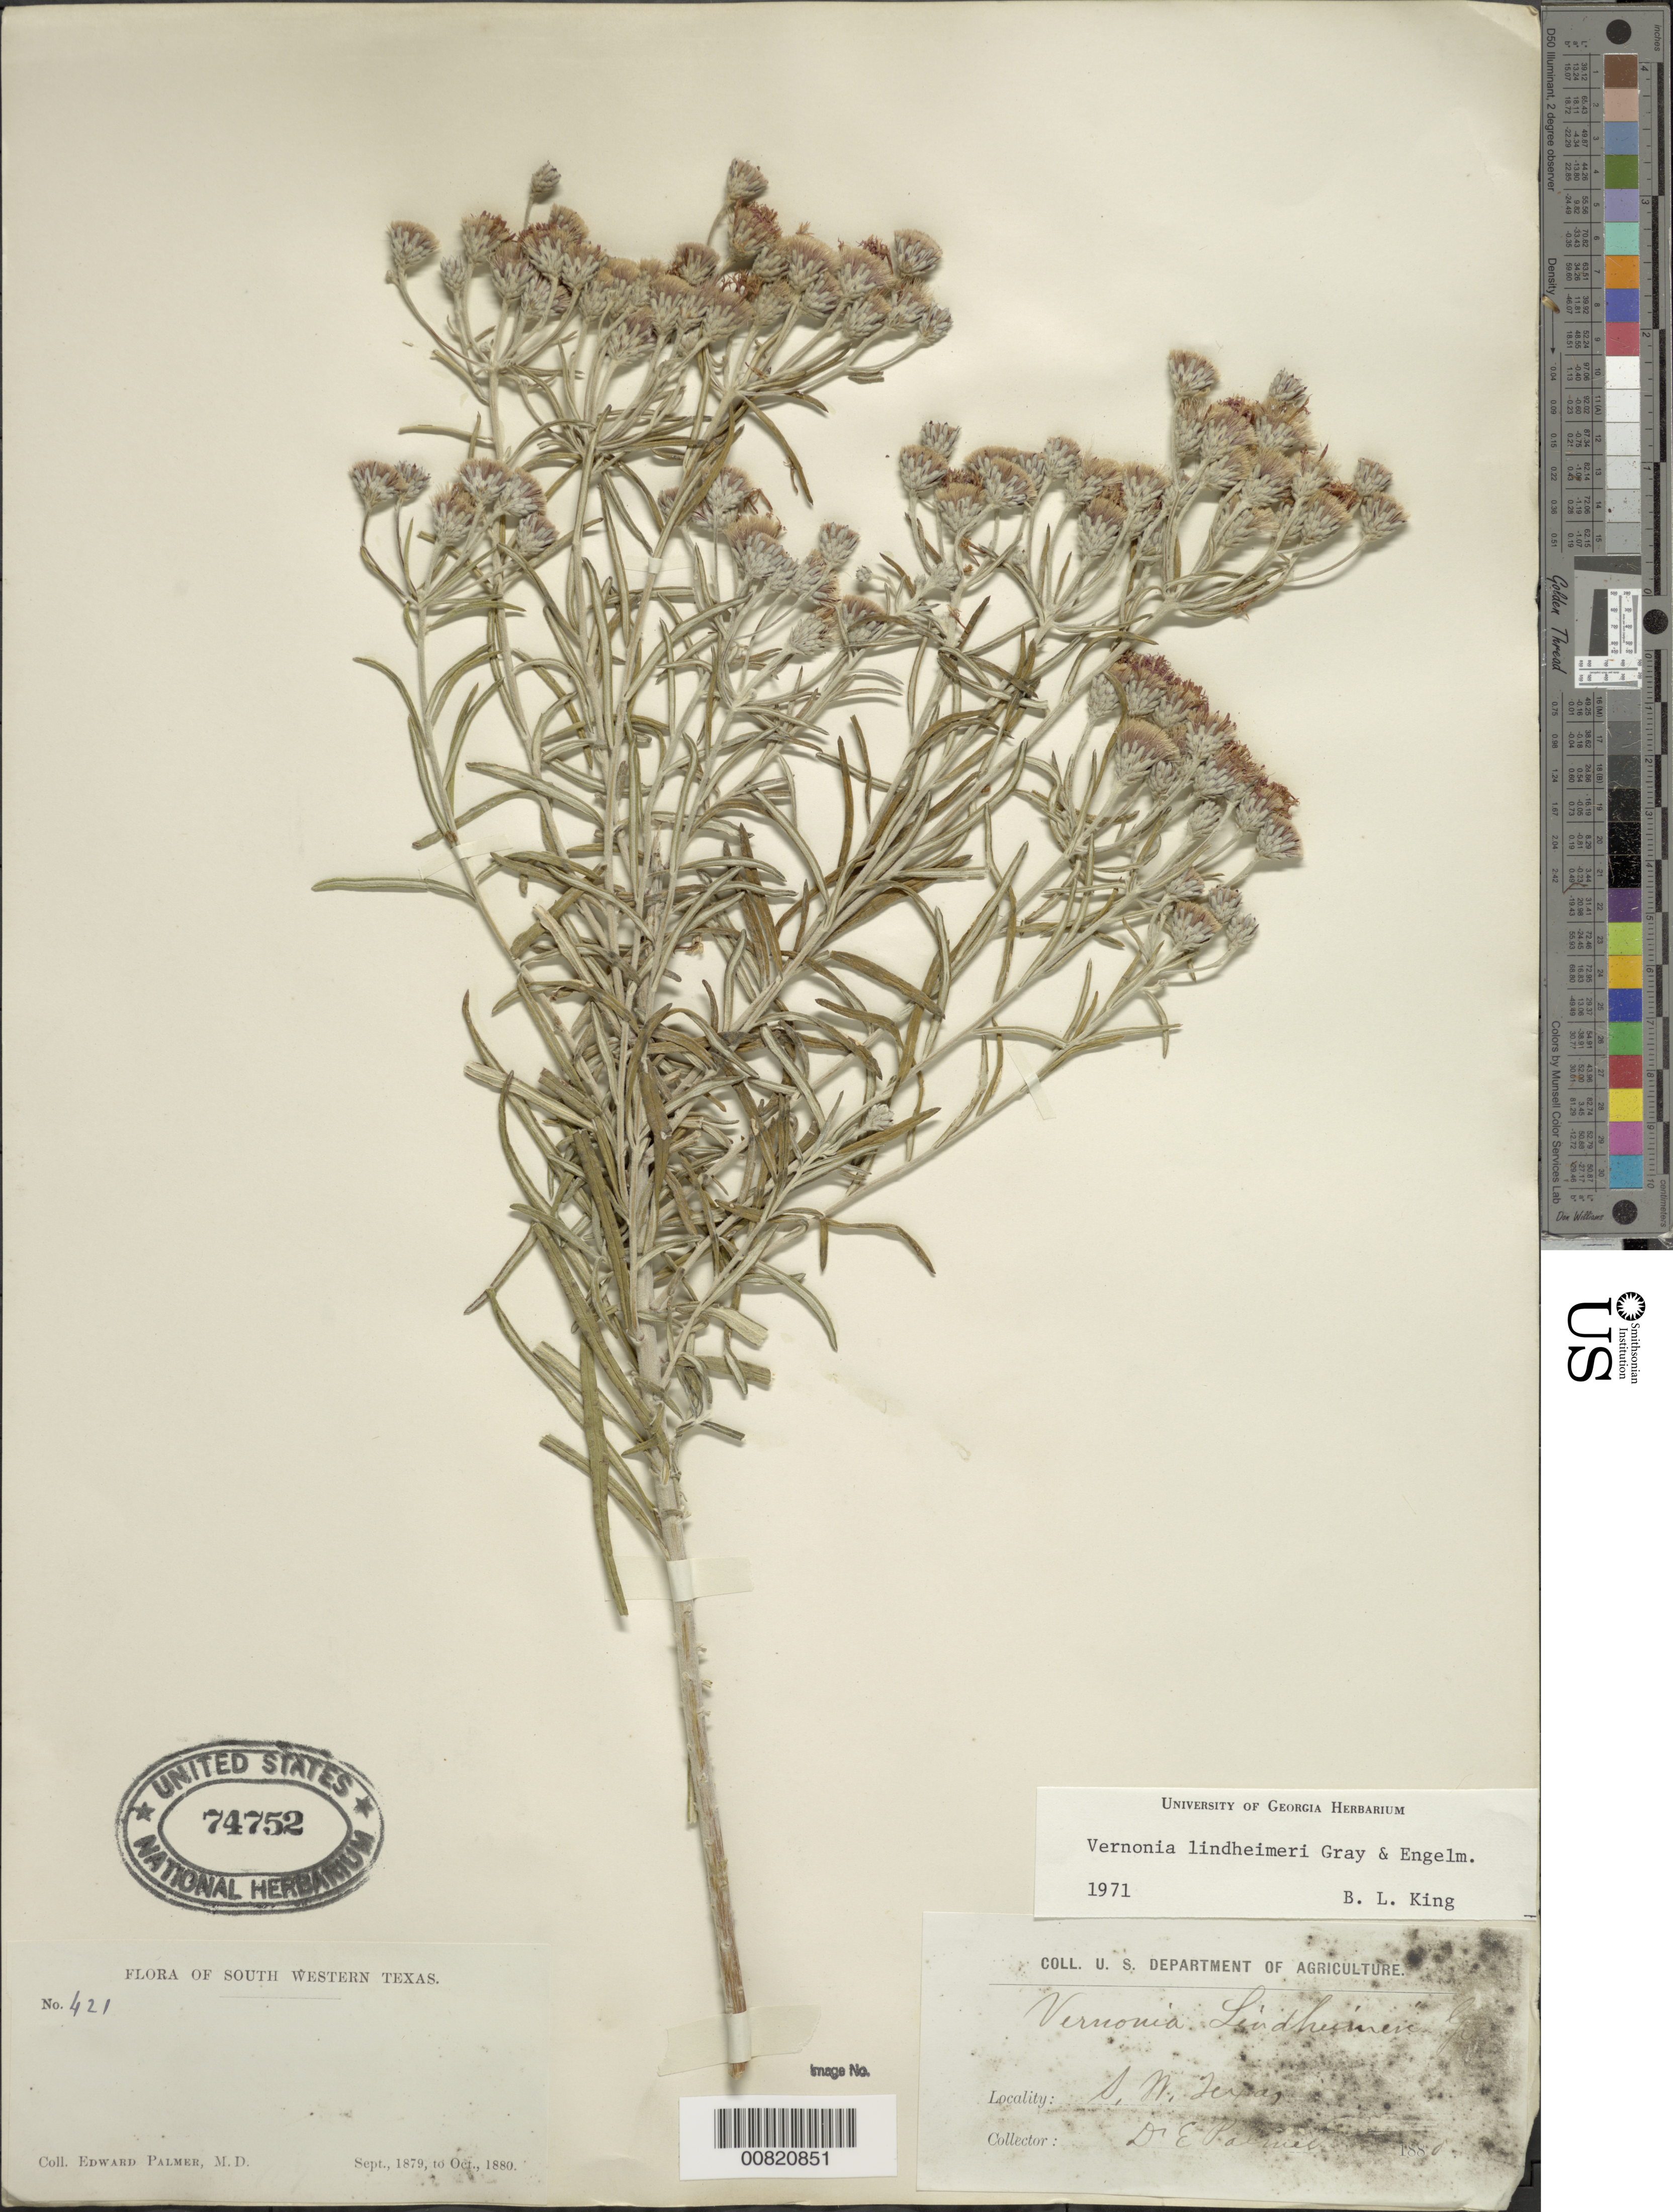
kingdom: Plantae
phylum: Tracheophyta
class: Magnoliopsida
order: Asterales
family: Asteraceae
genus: Vernonia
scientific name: Vernonia lindheimeri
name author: A. Gray & Engelm. in A. Gray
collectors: E. Palmer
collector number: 421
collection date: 1879-09/1880-10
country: United States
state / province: Texas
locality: South Western Texas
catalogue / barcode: US 74752